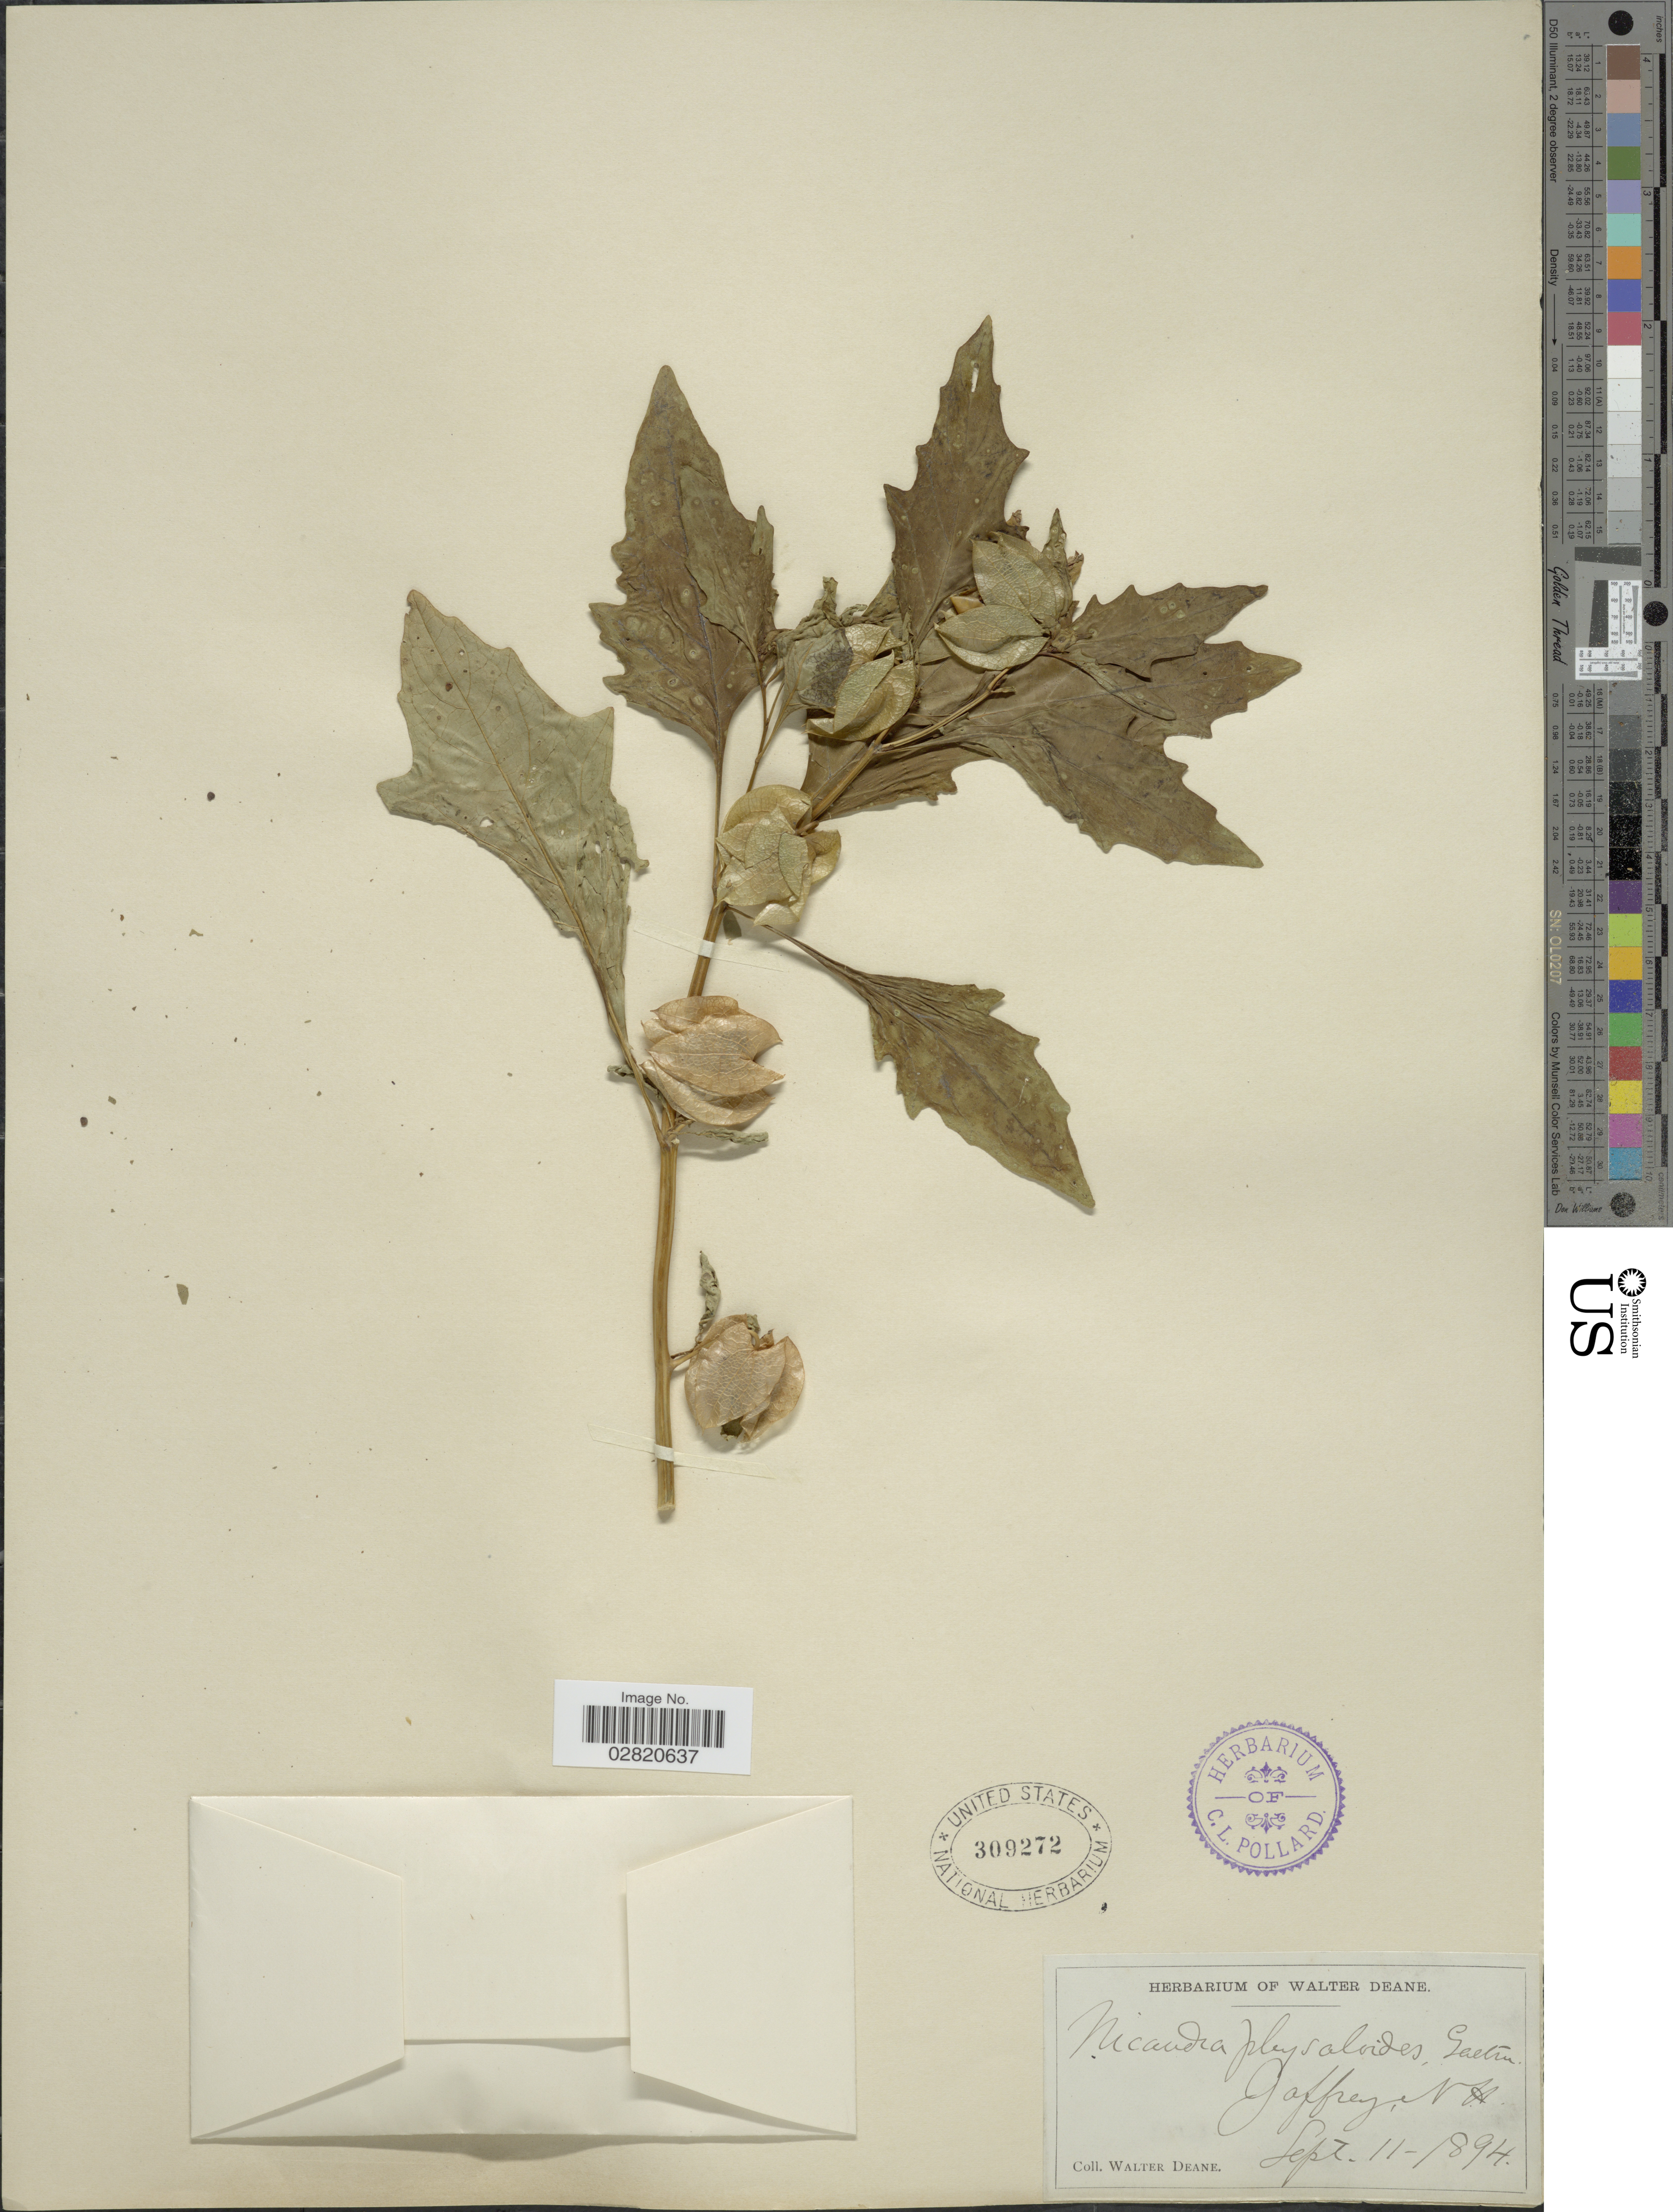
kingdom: Plantae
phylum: Tracheophyta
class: Magnoliopsida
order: Solanales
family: Solanaceae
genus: Nicandra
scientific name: Nicandra physalodes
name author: (L.) Gaertn.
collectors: W. Deane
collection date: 1894-09-11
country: United States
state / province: New Hampshire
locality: Jaffrey. N.H.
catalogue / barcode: US 309272